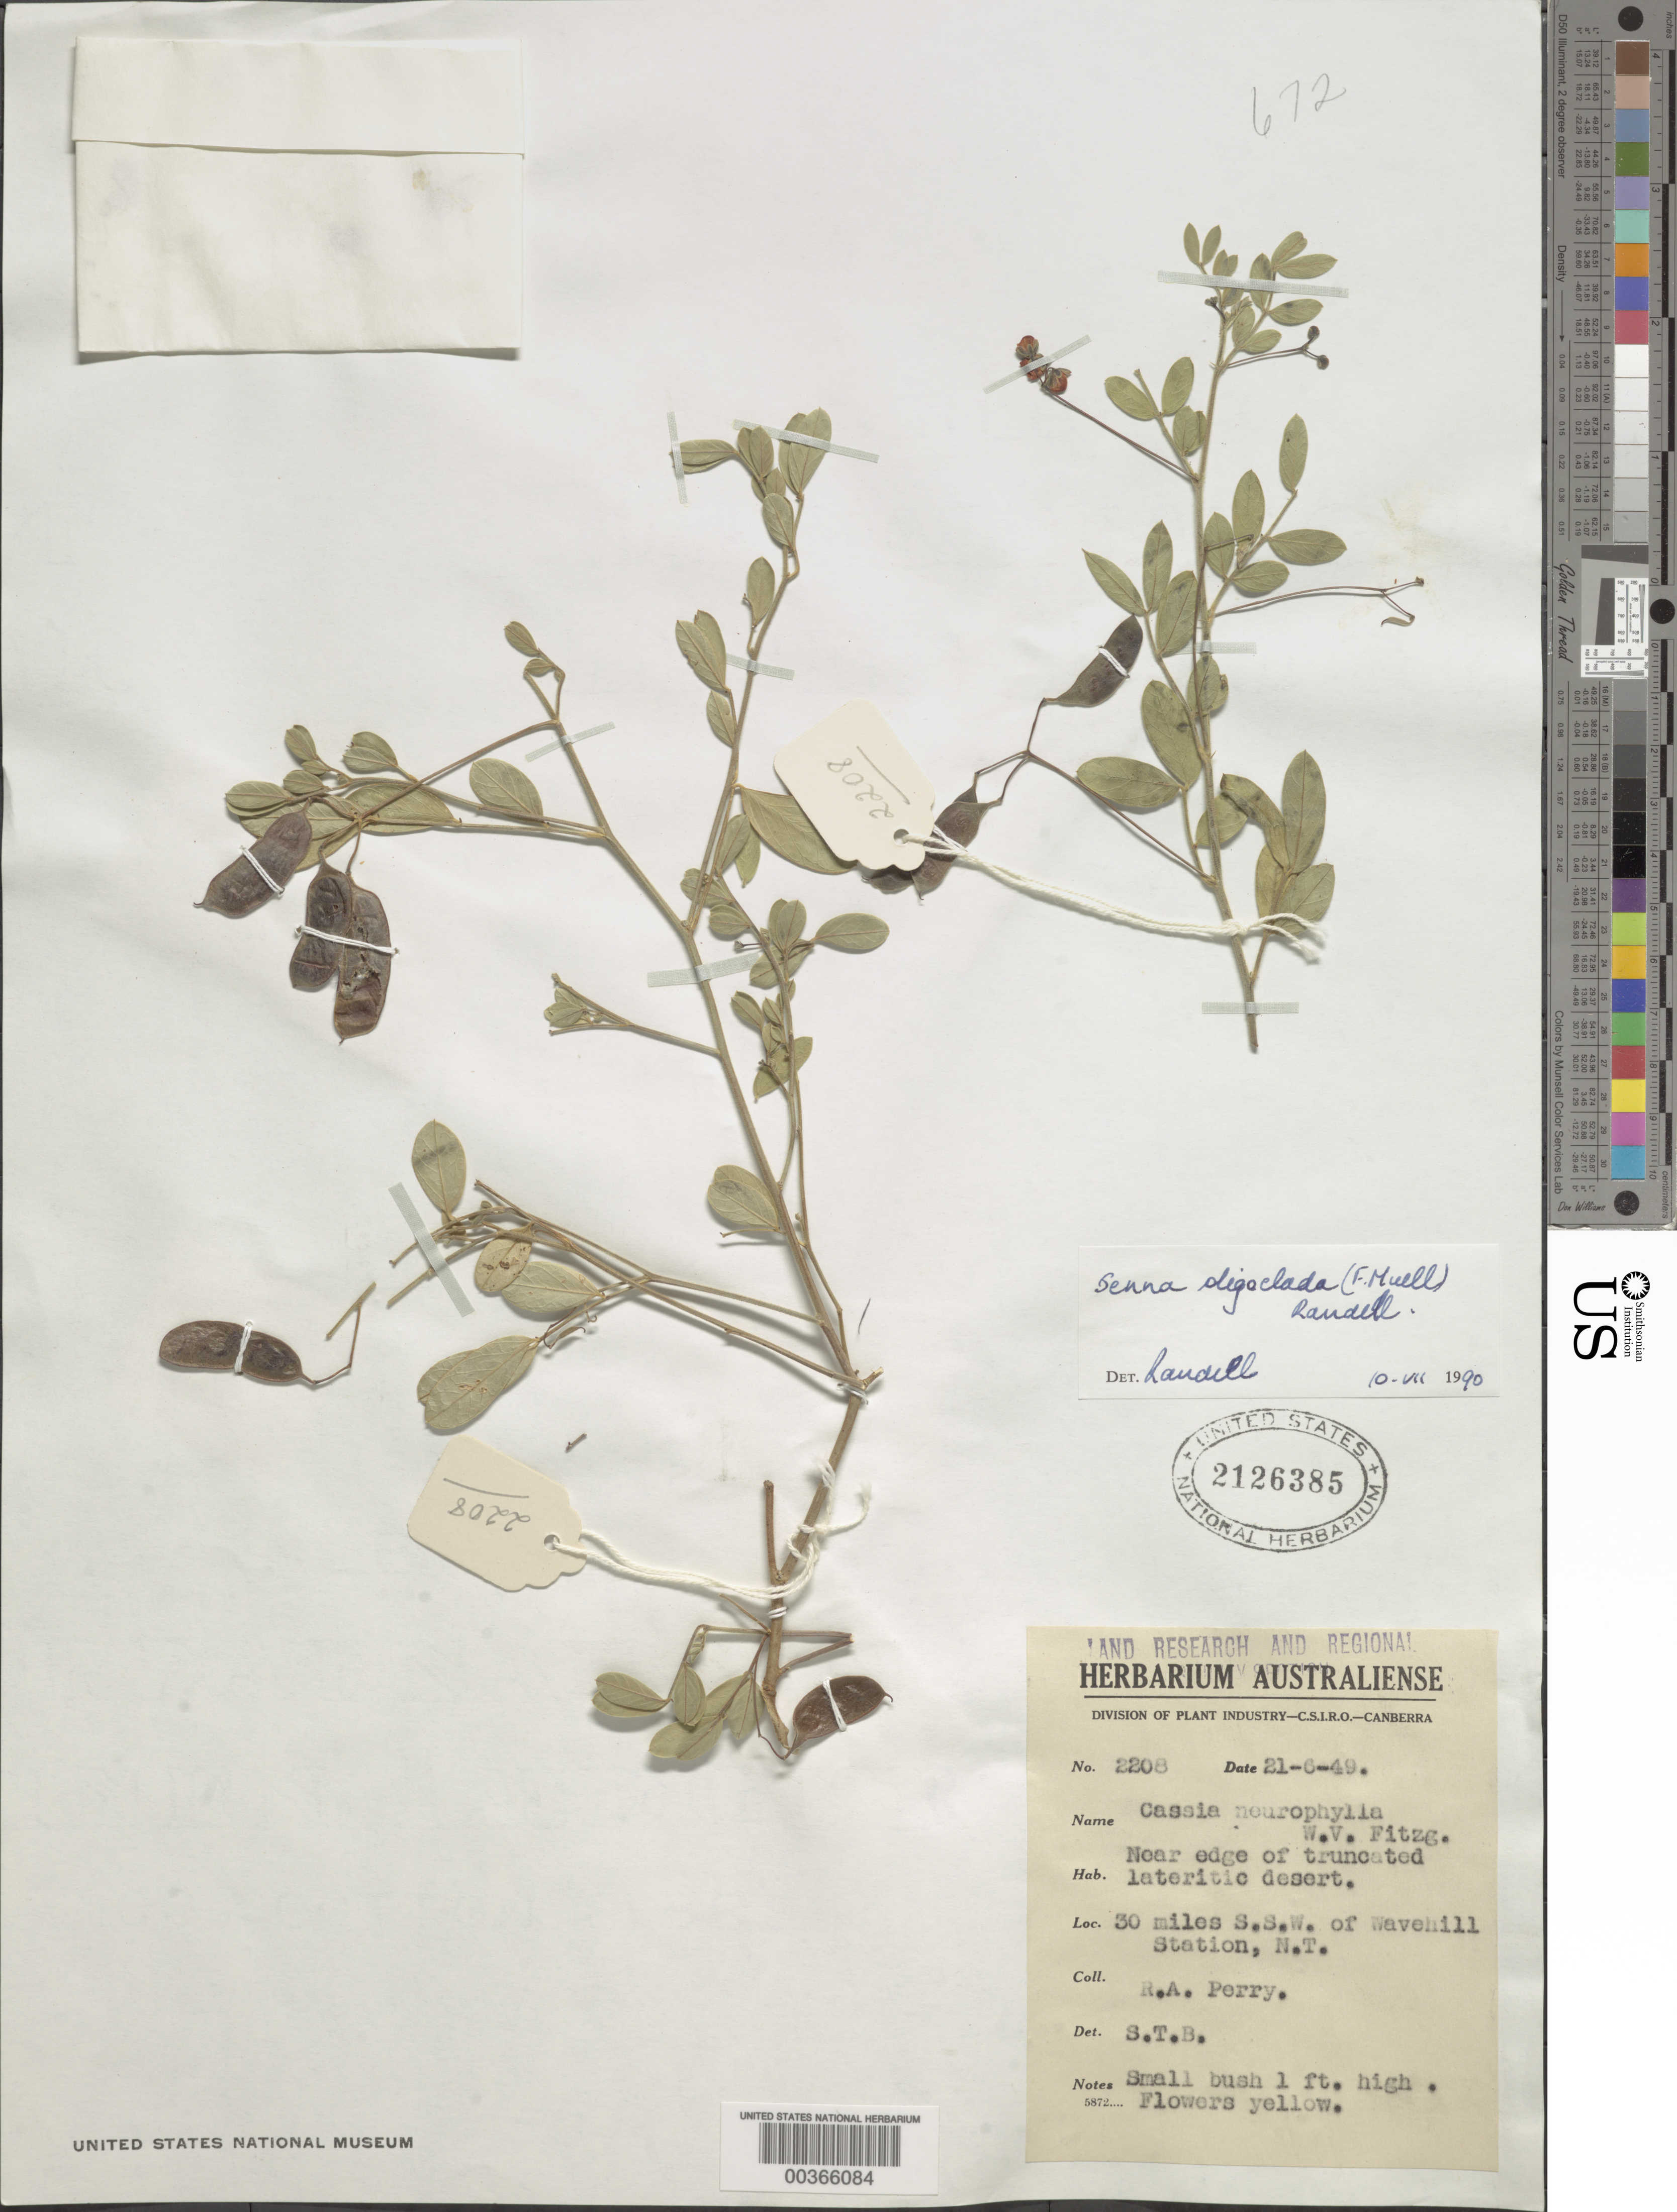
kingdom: Plantae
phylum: Tracheophyta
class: Magnoliopsida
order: Fabales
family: Fabaceae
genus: Senna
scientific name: Senna oligoclada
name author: (F. Muell.) Randell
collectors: Perry, R. A.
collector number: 2208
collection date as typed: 21 Jun 1949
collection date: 1949-06-21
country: Australia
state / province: Northern Territory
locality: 30 mi ssw of wavehill station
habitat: Near edge of truncated lateritic desert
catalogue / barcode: US 2126385